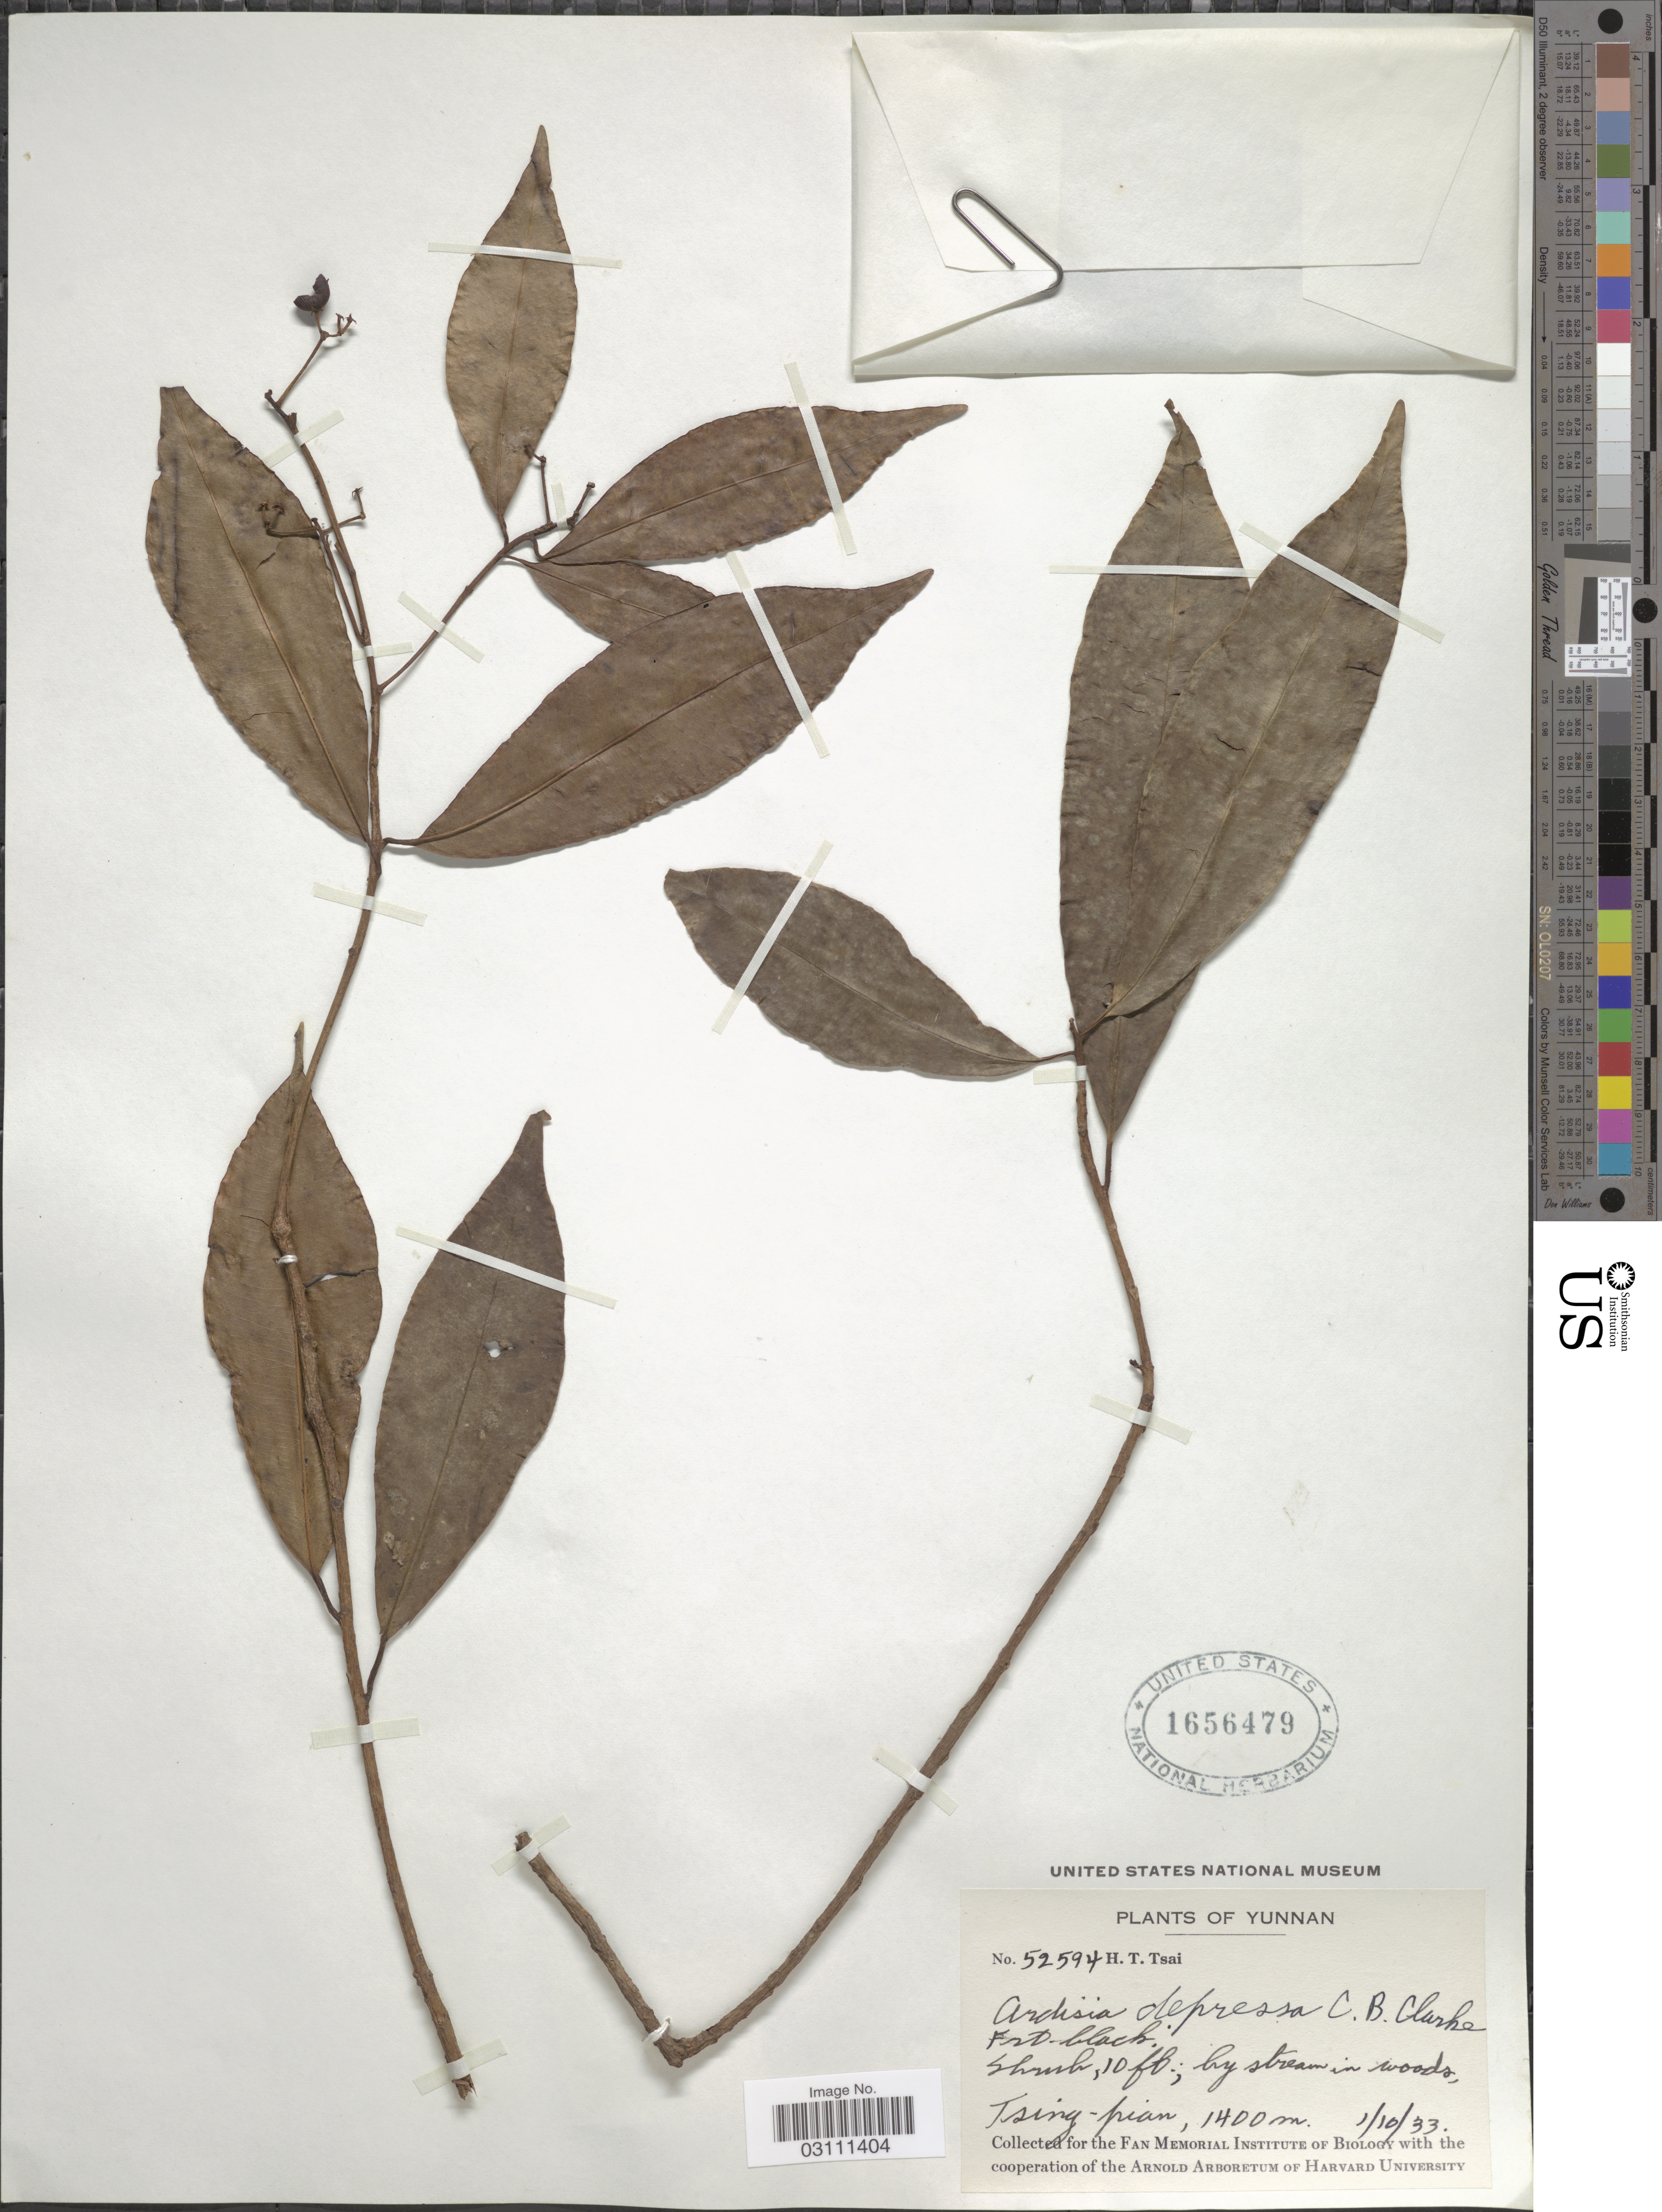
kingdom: Plantae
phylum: Tracheophyta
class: Magnoliopsida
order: Ericales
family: Primulaceae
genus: Ardisia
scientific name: Ardisia depressa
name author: C.B. Clarke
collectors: H. Tsai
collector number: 52594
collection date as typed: Transcribed d/m/y: 1/10/33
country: China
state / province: Yunnan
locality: Tsing-pian.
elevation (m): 1400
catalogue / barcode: US 1656479